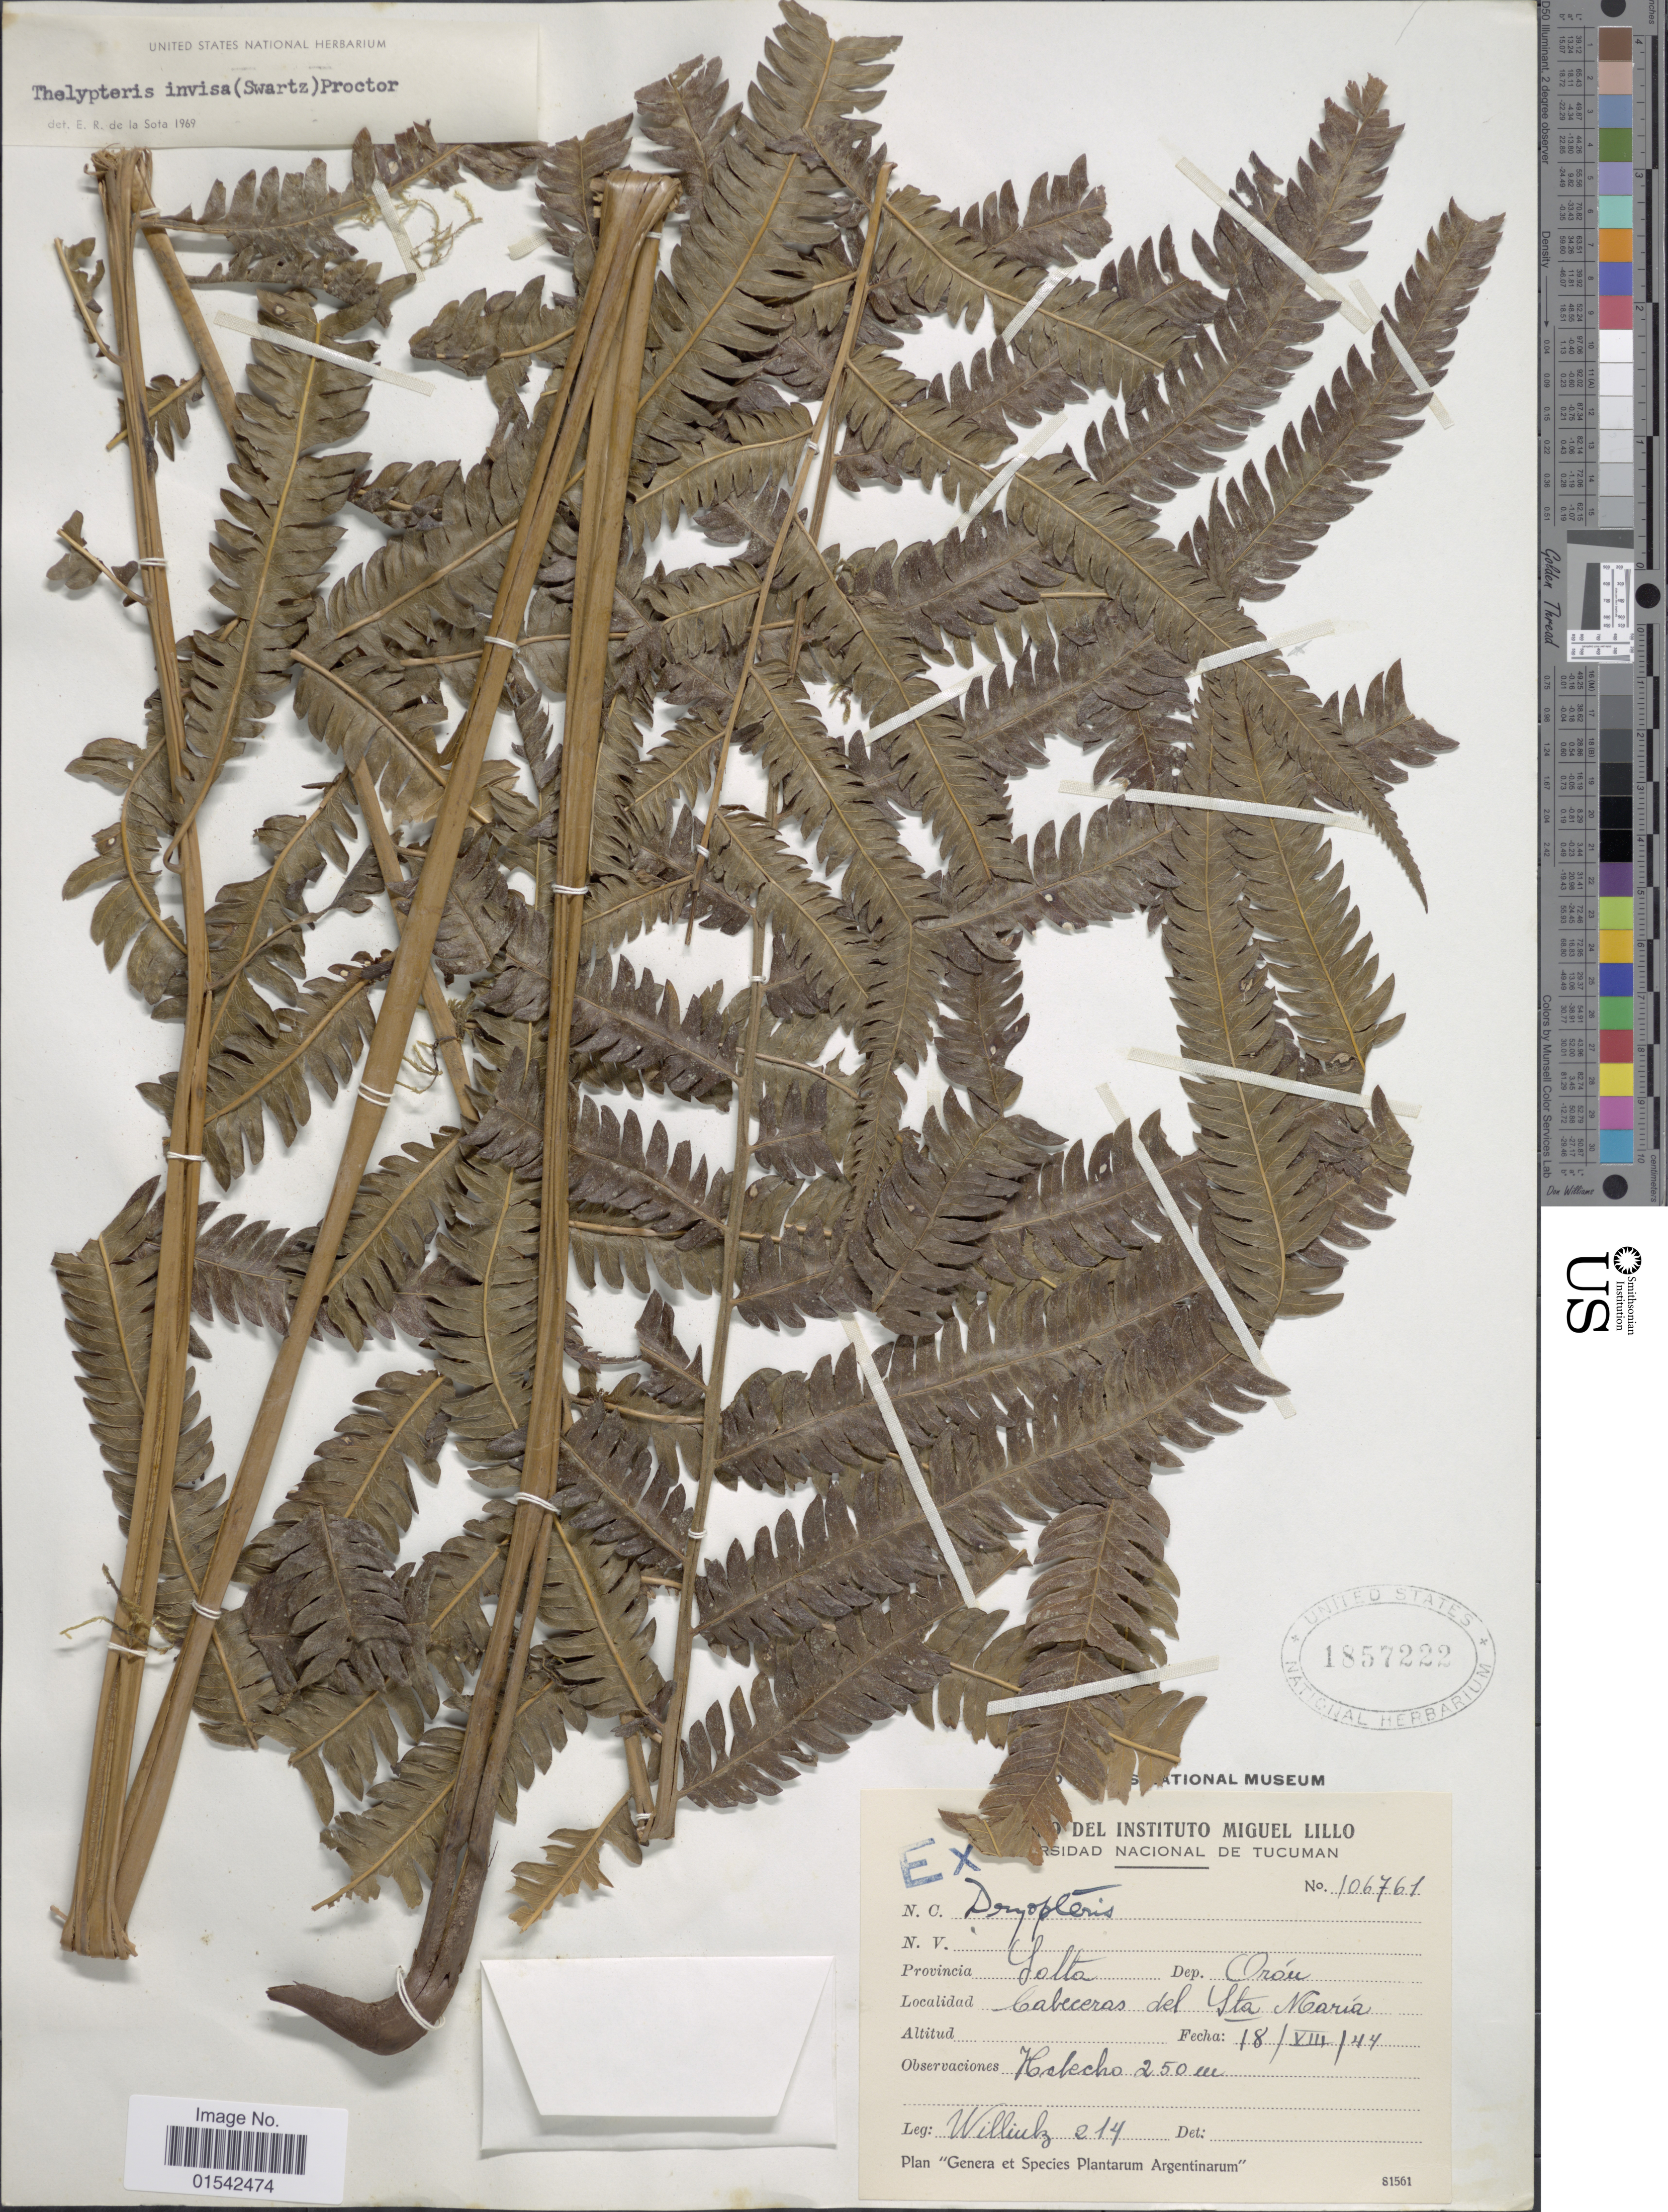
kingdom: Plantae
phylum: Tracheophyta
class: Polypodiopsida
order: Polypodiales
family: Thelypteridaceae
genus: Cyclosorus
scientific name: Cyclosorus grandis (A.R. Sm.) comb. nov., ined 2015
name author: (A.R. Sm.)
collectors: Willink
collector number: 214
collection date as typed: Transcribed d/m/y: 18/8/44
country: Argentina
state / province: Tucuman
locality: Provincia Yolta, Dep. Oróu, Cabeceras del Sta María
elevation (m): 250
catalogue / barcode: US 1857222